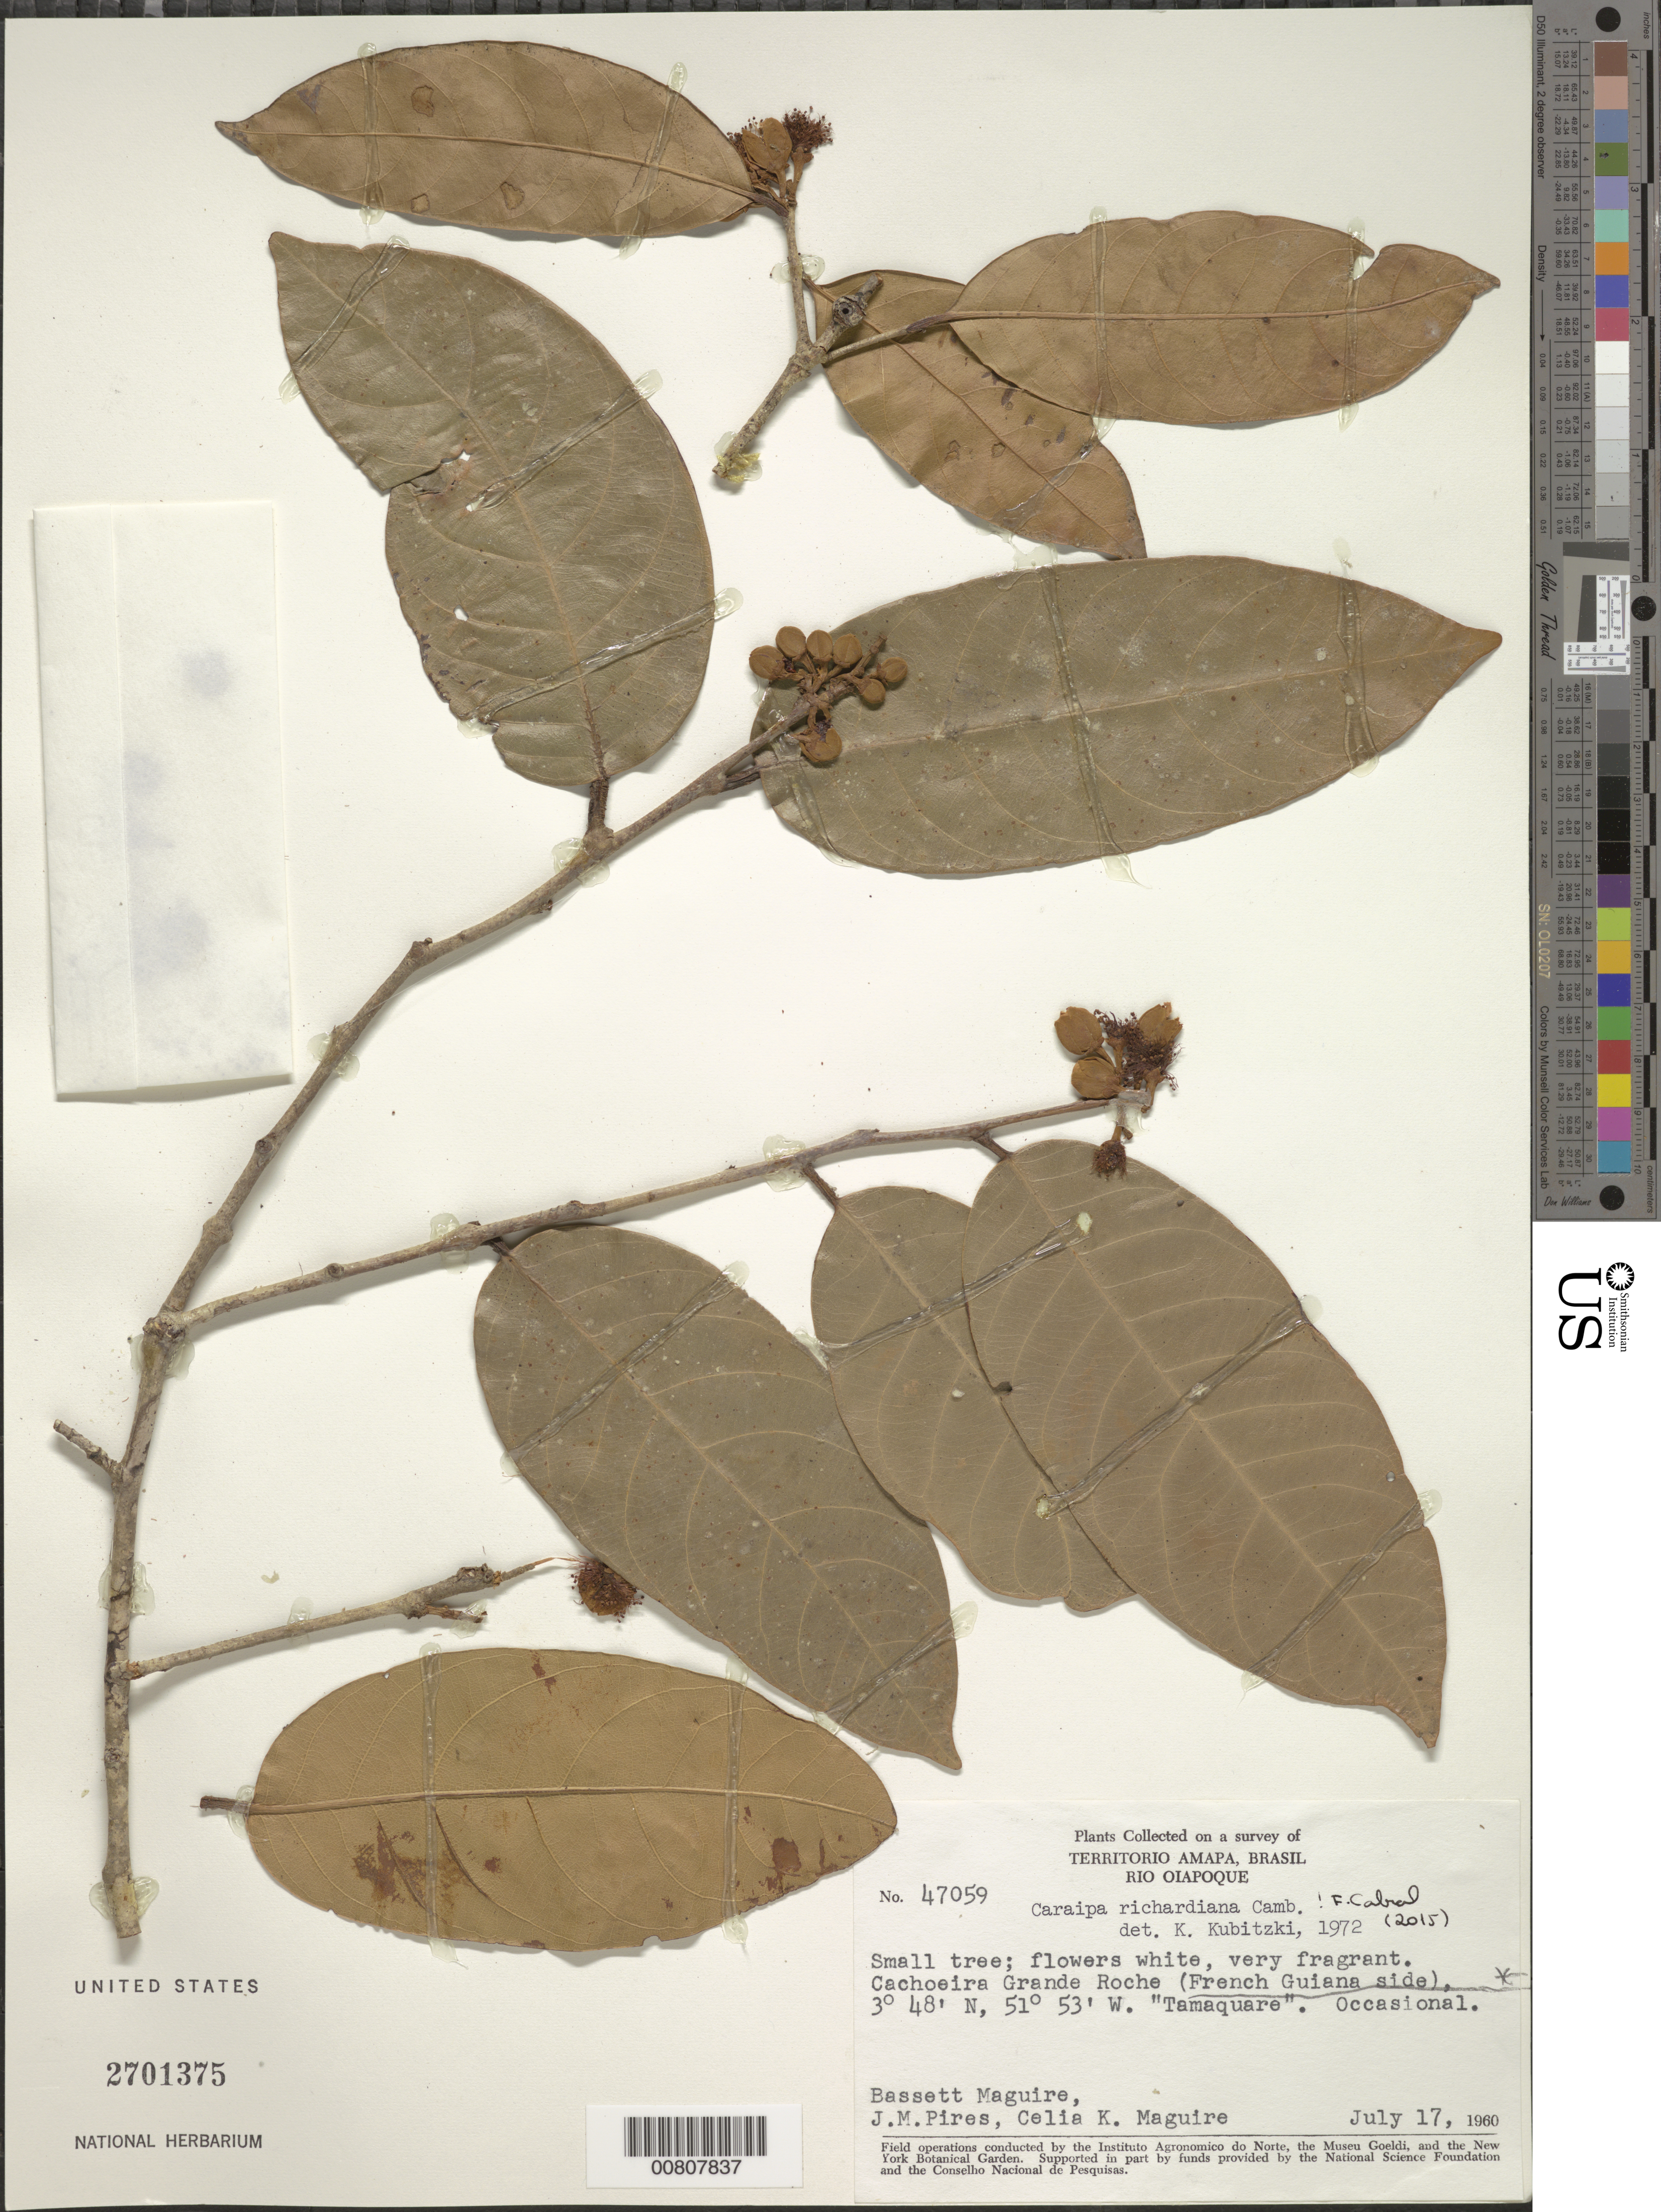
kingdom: Plantae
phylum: Tracheophyta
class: Magnoliopsida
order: Malpighiales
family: Calophyllaceae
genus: Caraipa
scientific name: Caraipa richardiana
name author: Cambess.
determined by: Kubitzki, Klaus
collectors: B. Maguire, C. K. Maguire & J. M. Pires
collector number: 47059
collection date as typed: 17-Jul-60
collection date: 1960-07-17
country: French Guiana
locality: Cachoeira Grande Roche (French Guiana side)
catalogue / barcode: US 2701375